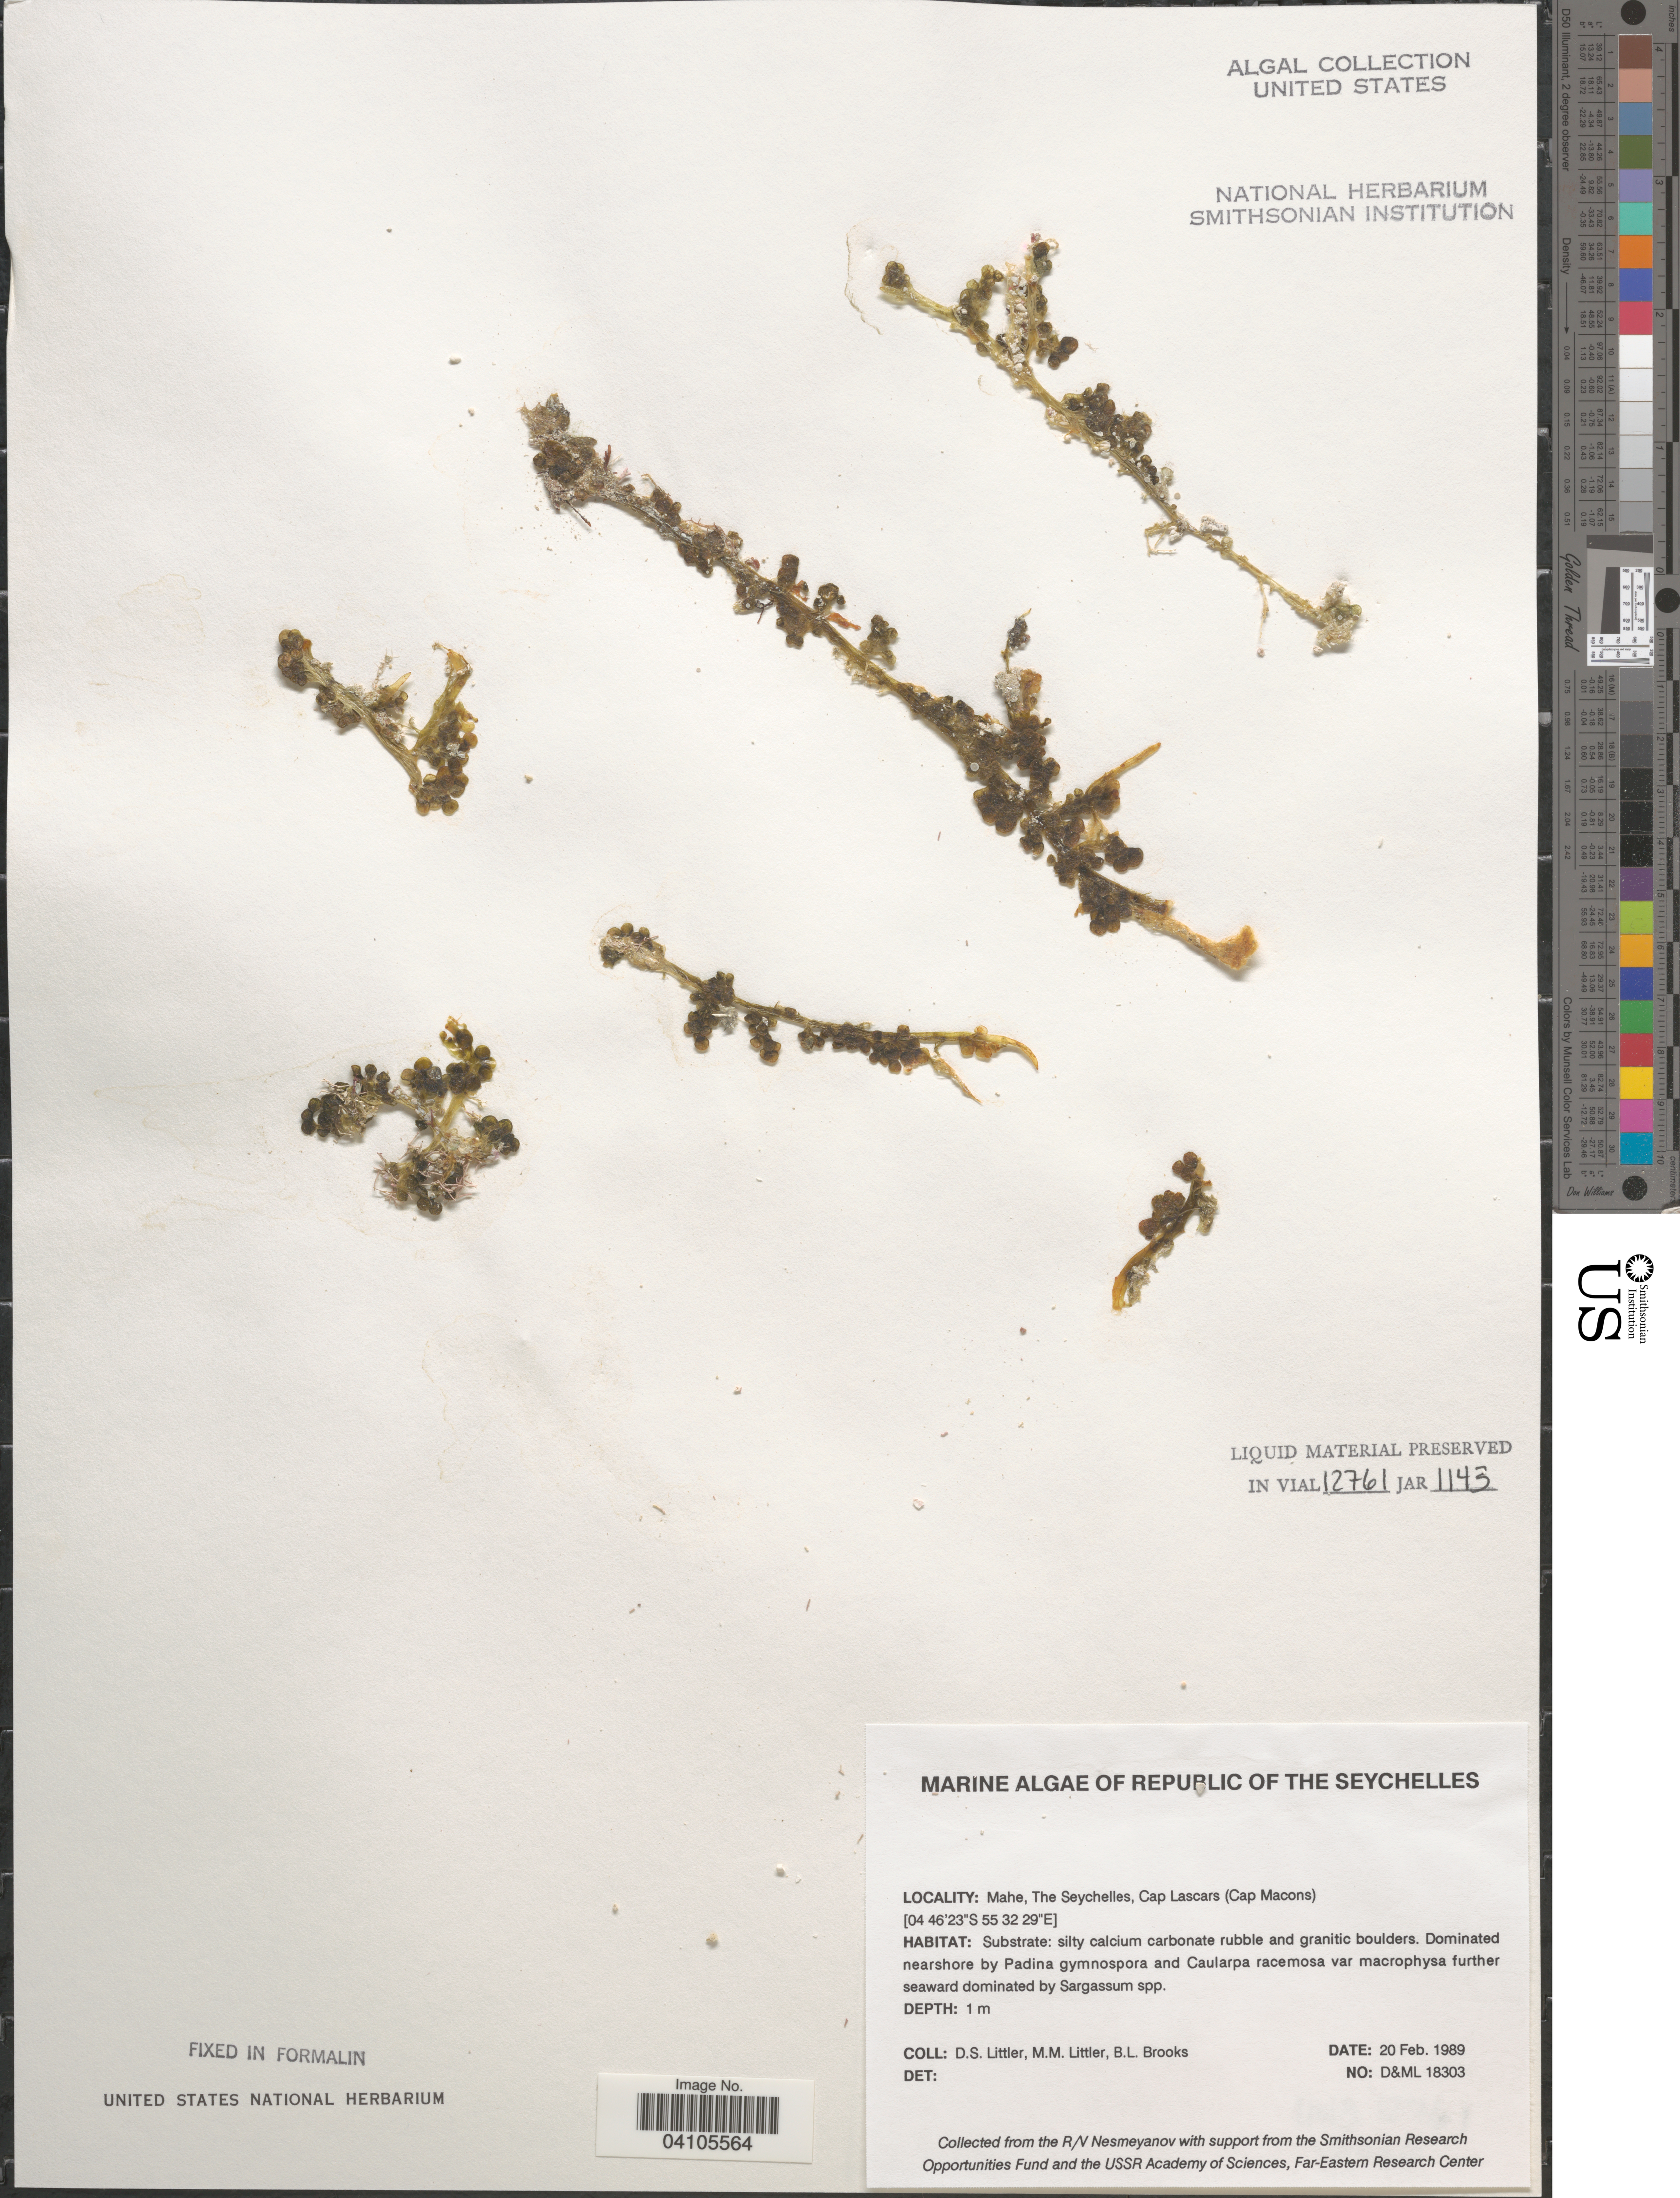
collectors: D. S. Littler & B. Brooks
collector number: D&ML 18303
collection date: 1989-02-20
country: Seychelles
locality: Mahe, Cap Lascars (Cap Macons).